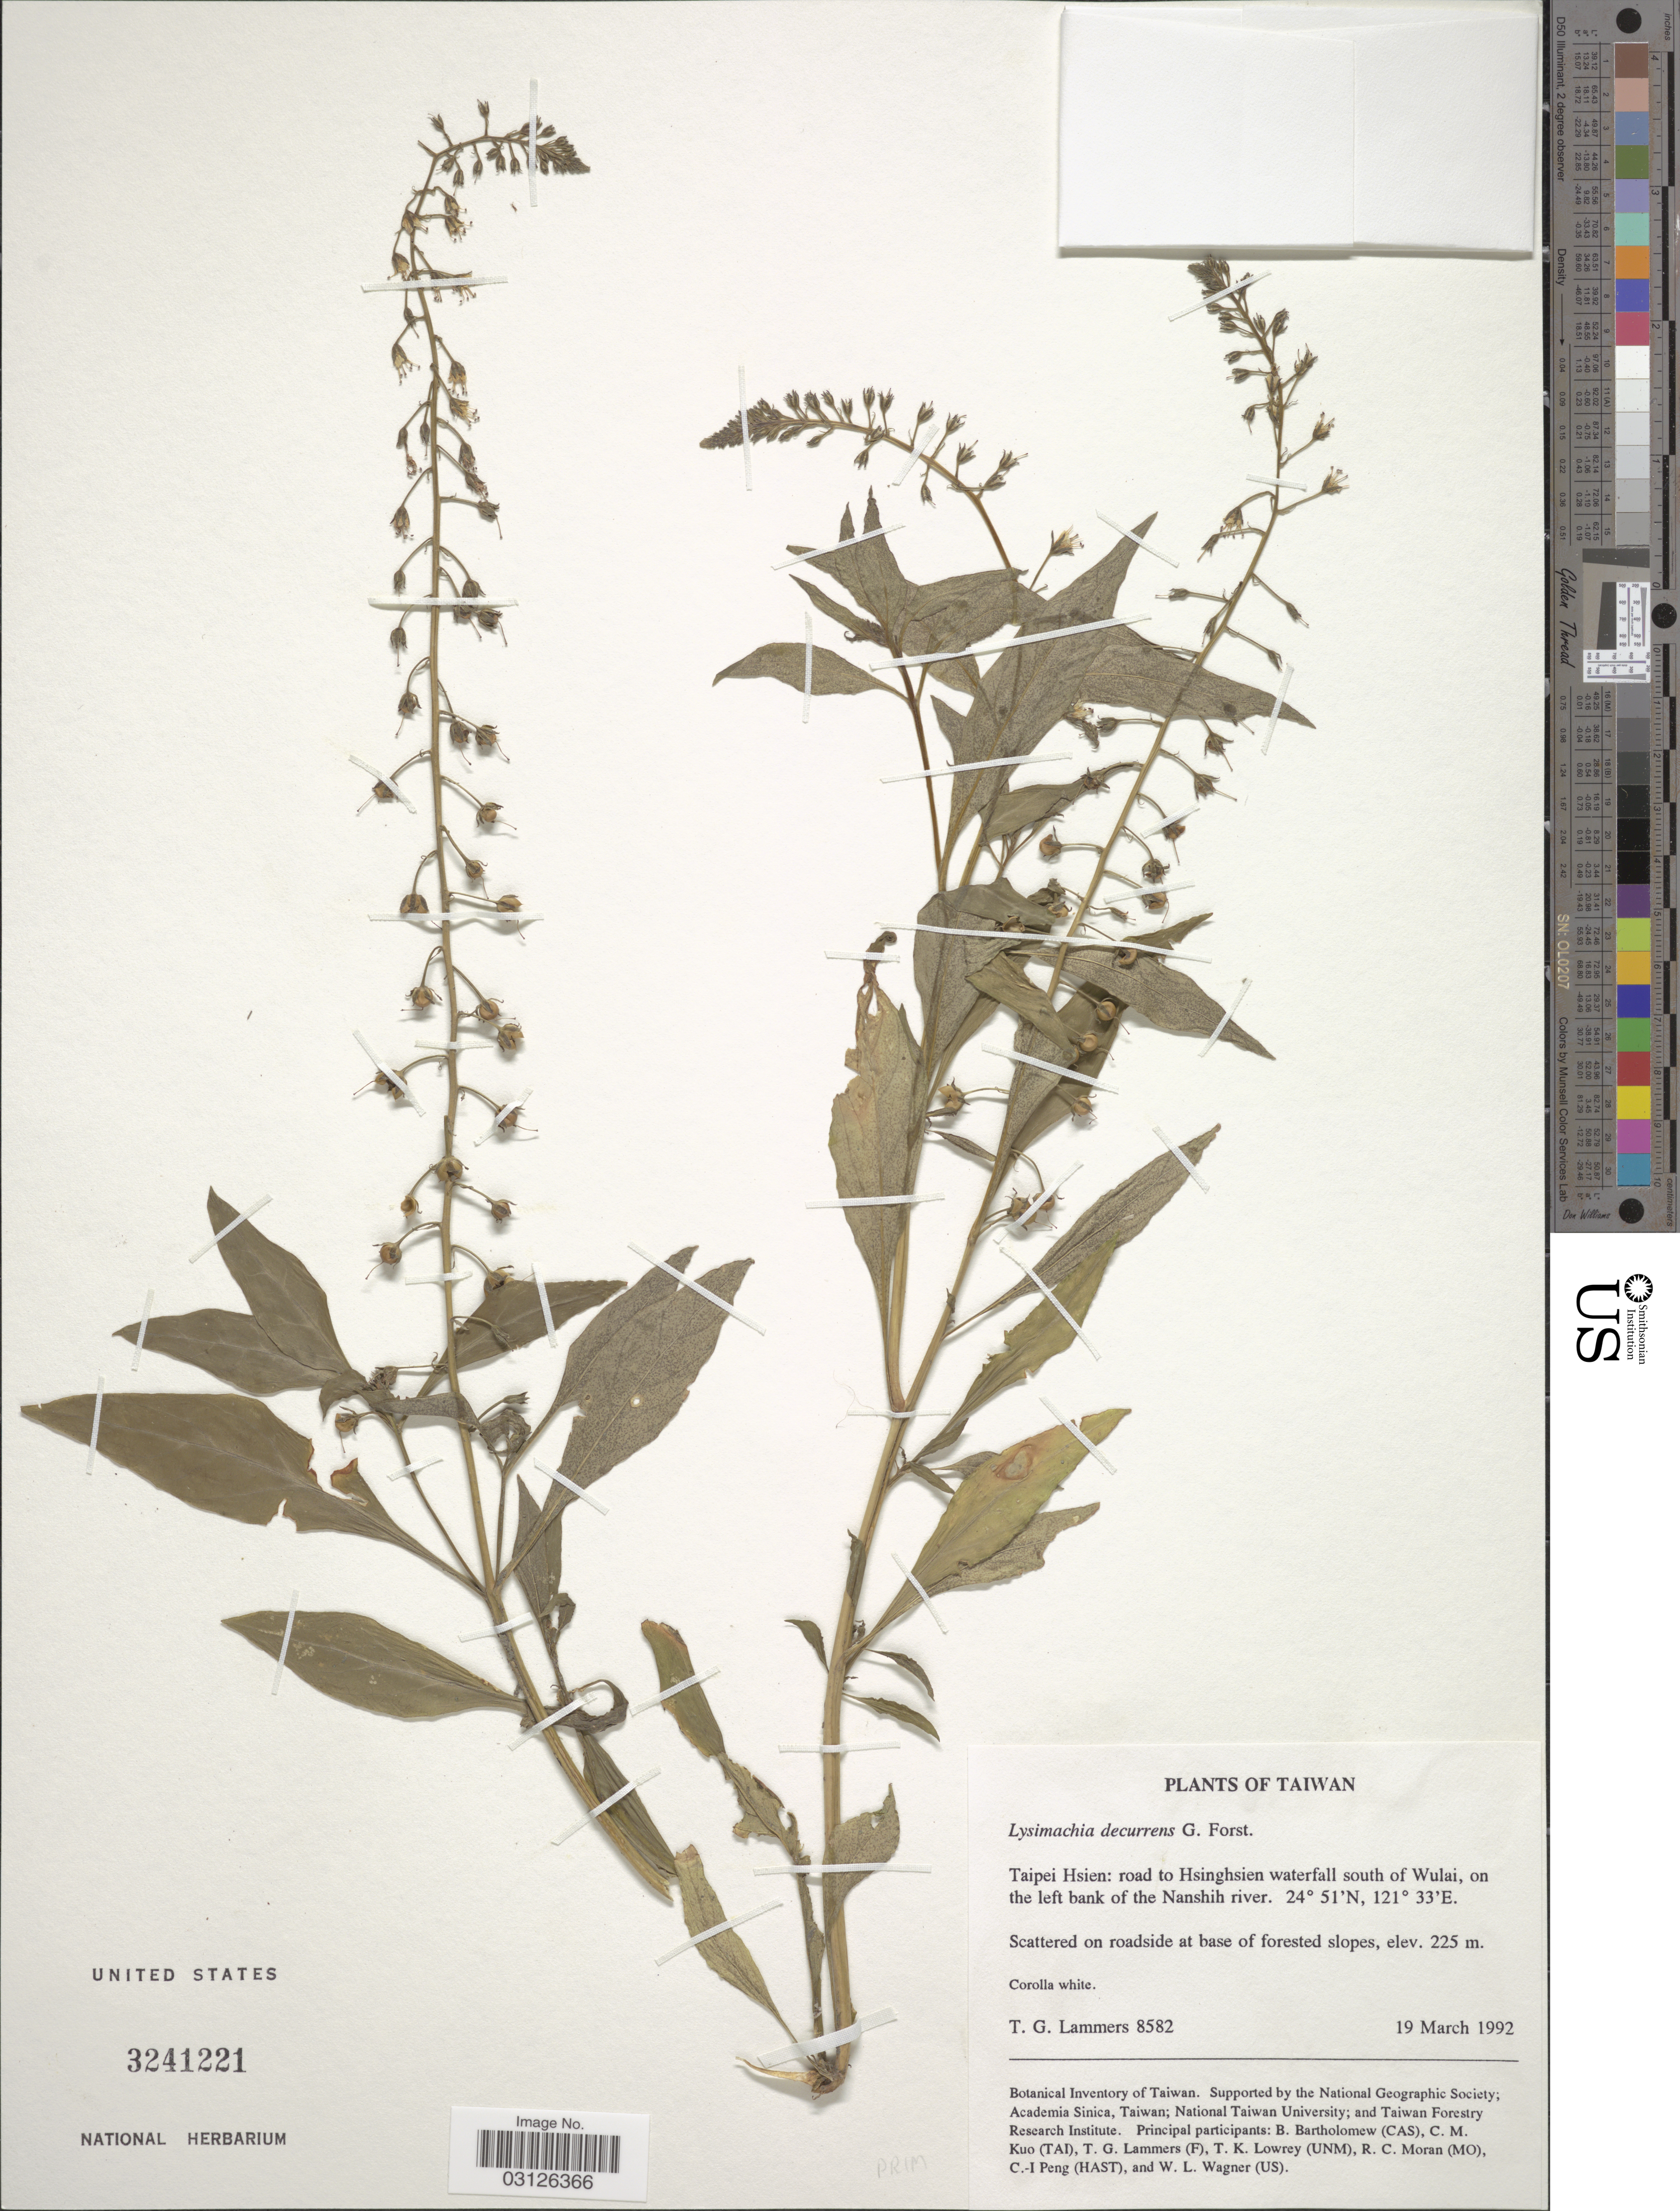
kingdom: Plantae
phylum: Tracheophyta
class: Magnoliopsida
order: Ericales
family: Primulaceae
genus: Lysimachia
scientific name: Lysimachia decurrens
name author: G. Forst.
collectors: T. Lammers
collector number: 8582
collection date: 1992-03-19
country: Taiwan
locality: Taipei Hsien: road to Hsinghsien waterfall south of Wulai, on the left bank of the Nanshih river.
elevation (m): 225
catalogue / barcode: US 3241221